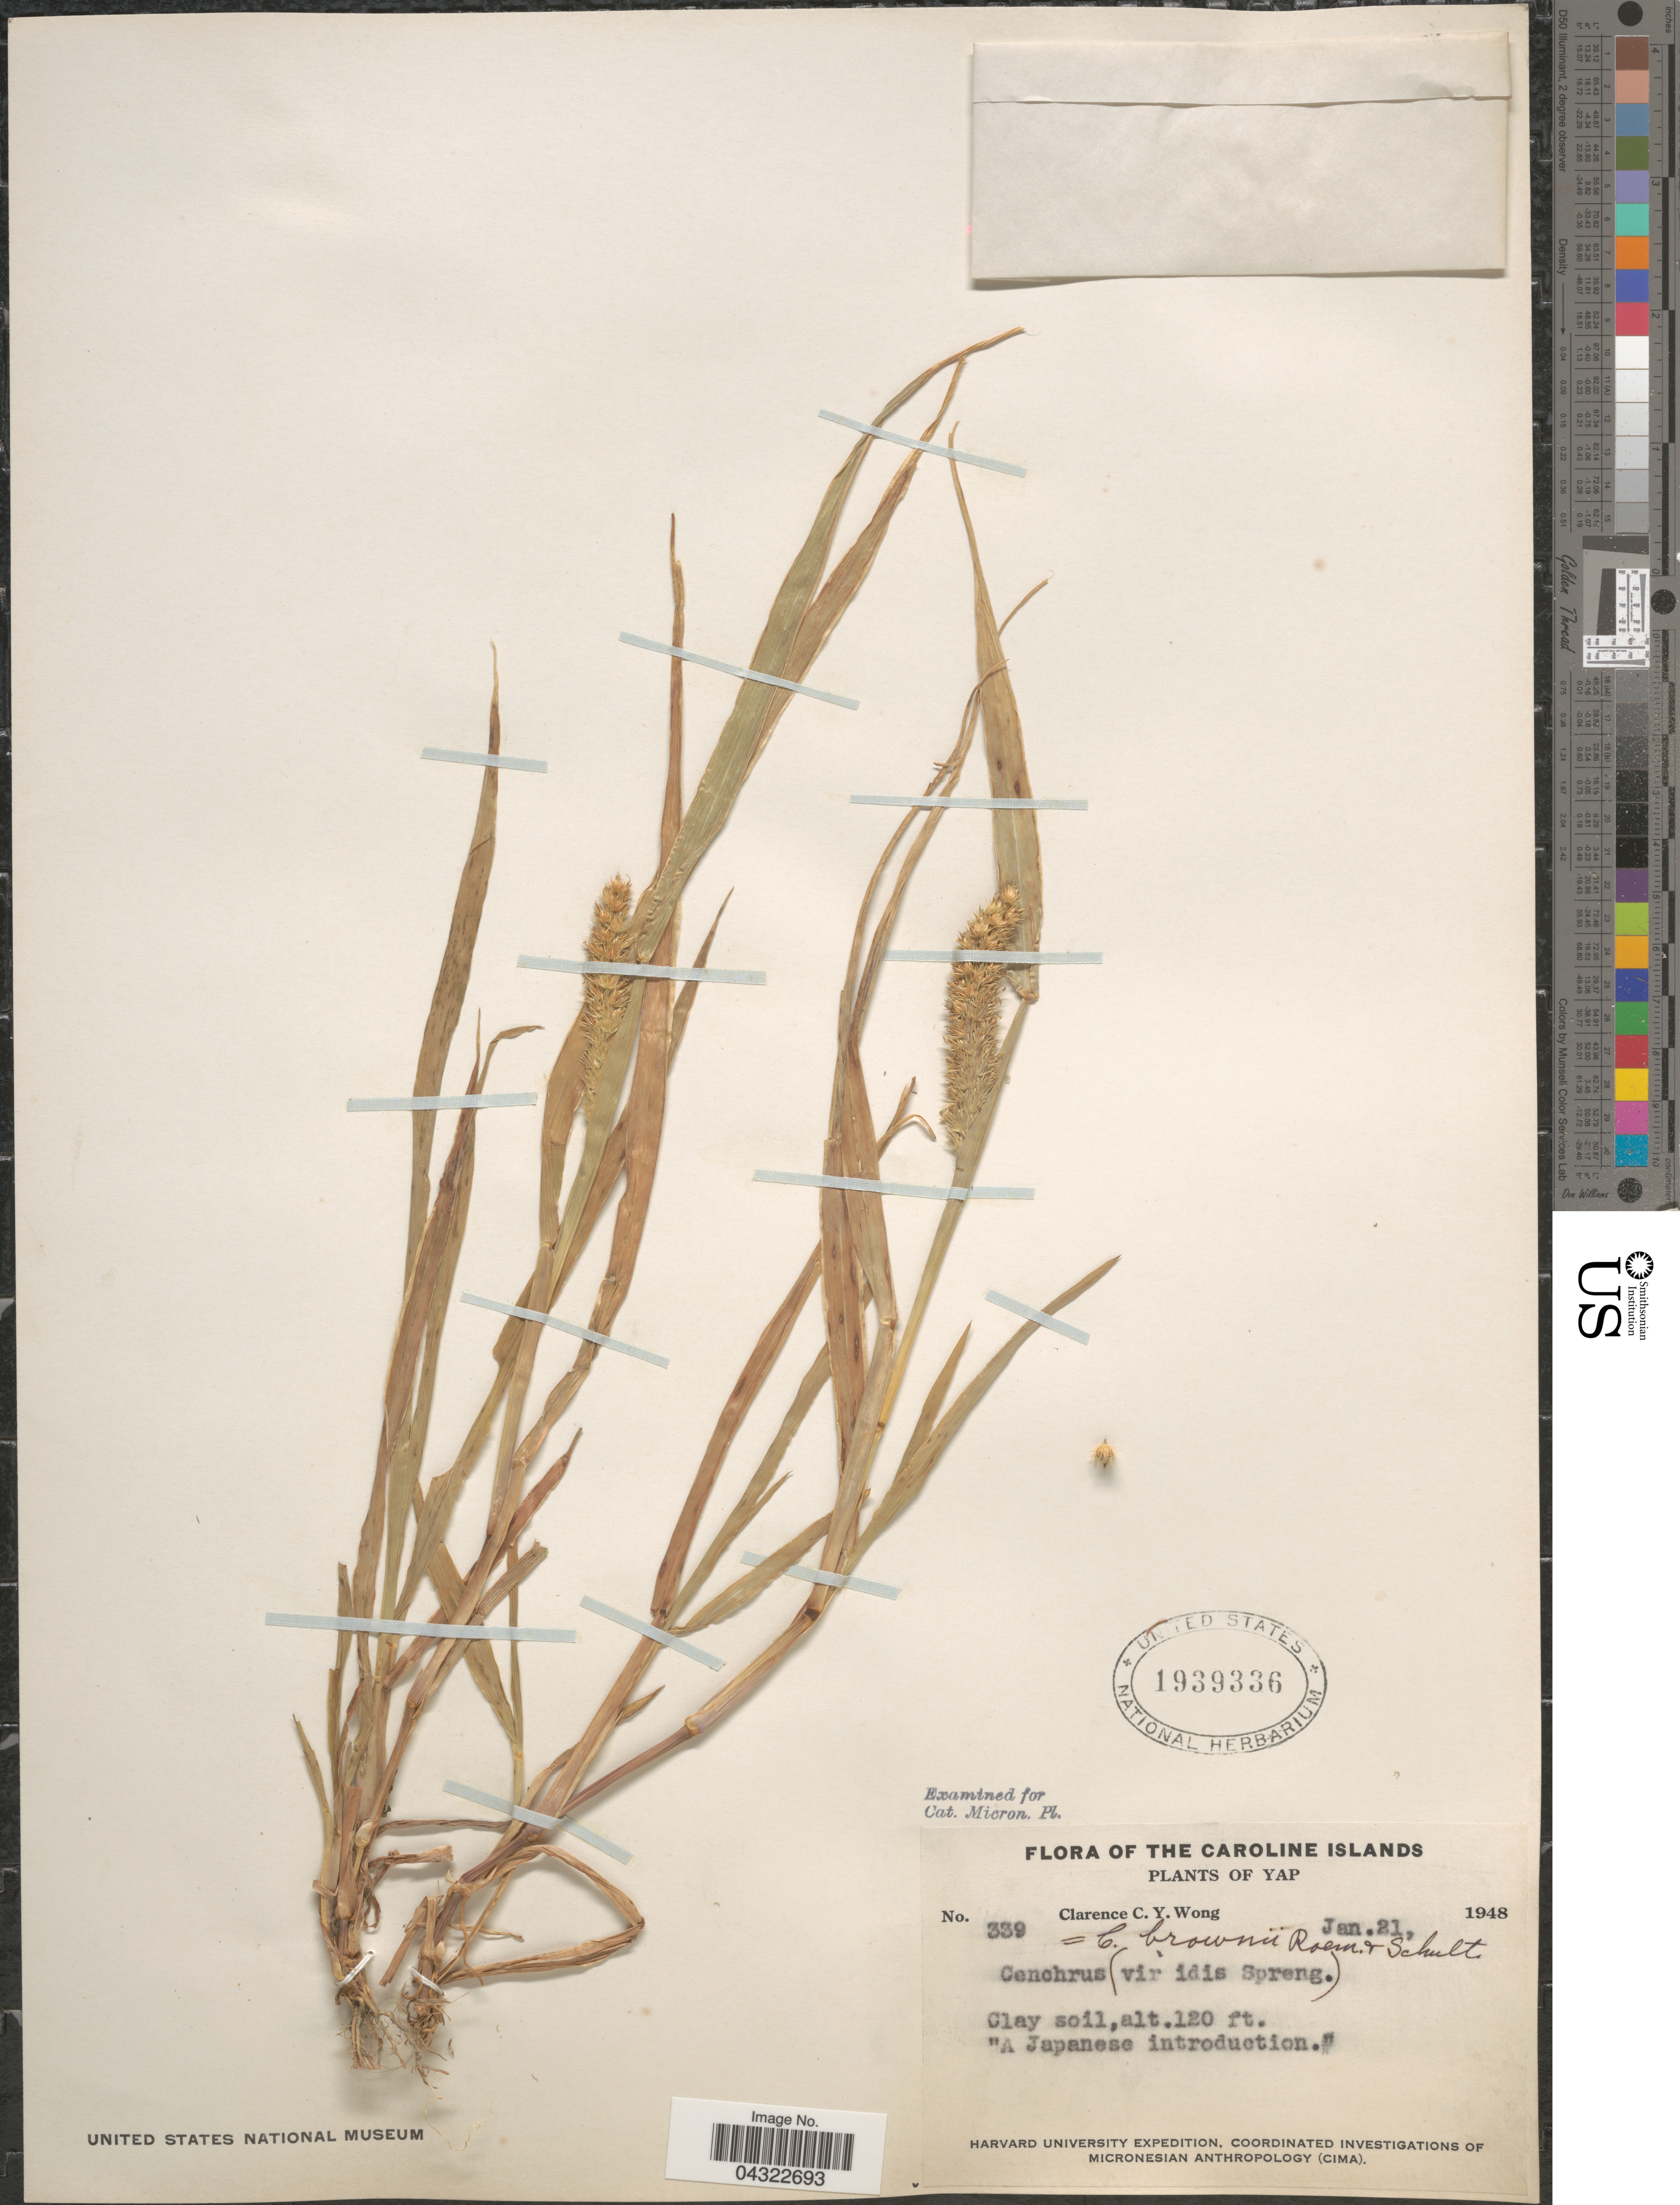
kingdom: Plantae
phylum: Tracheophyta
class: Liliopsida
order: Poales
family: Poaceae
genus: Cenchrus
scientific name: Cenchrus brownii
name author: Roem. & Schult.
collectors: C. Wong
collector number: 339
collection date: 1948-01-21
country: Micronesia, Federated States of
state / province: Yap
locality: The Caroline Islands. Harvard University Expedition.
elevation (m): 37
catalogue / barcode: US 1939336